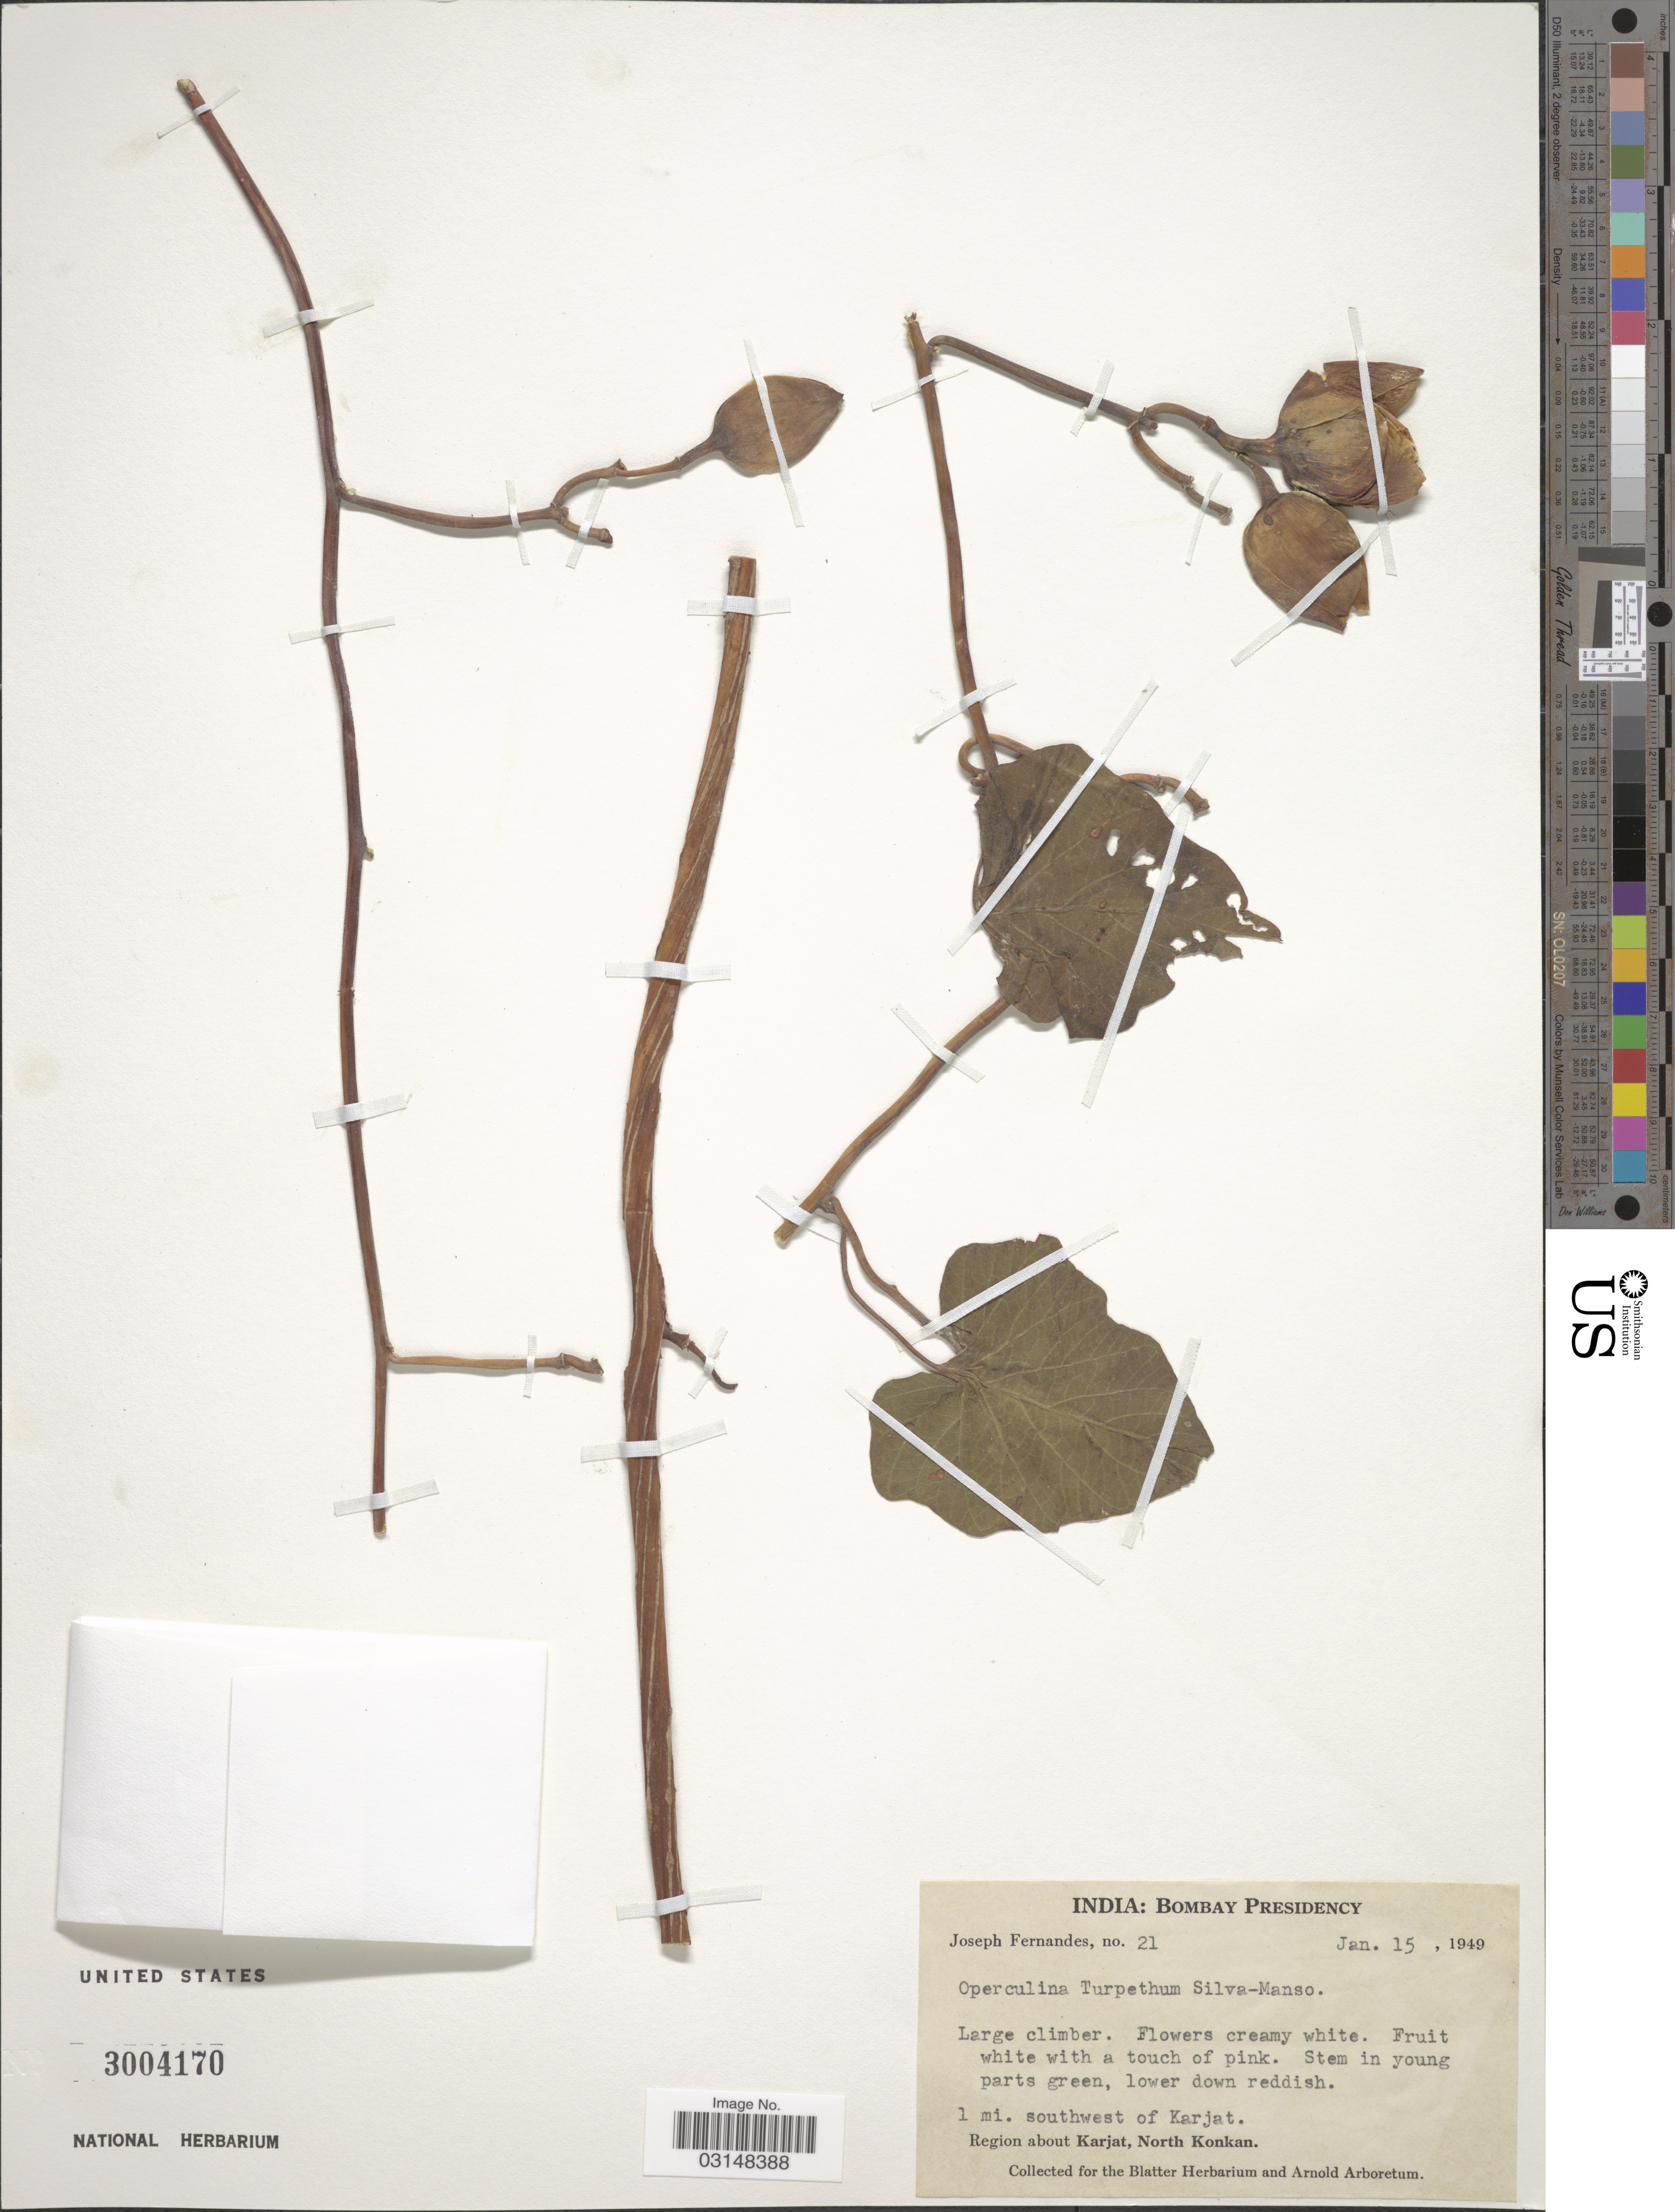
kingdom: Plantae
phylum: Tracheophyta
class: Magnoliopsida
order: Solanales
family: Convolvulaceae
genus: Operculina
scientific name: Operculina turpethum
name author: (L.) Silva Manso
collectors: J. Fernandes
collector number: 21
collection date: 1949-01-15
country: India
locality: Bombay Presidency, 1 mi. southwest of Karjat. Region about Karjat, North Konkan.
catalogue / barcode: US 3004170